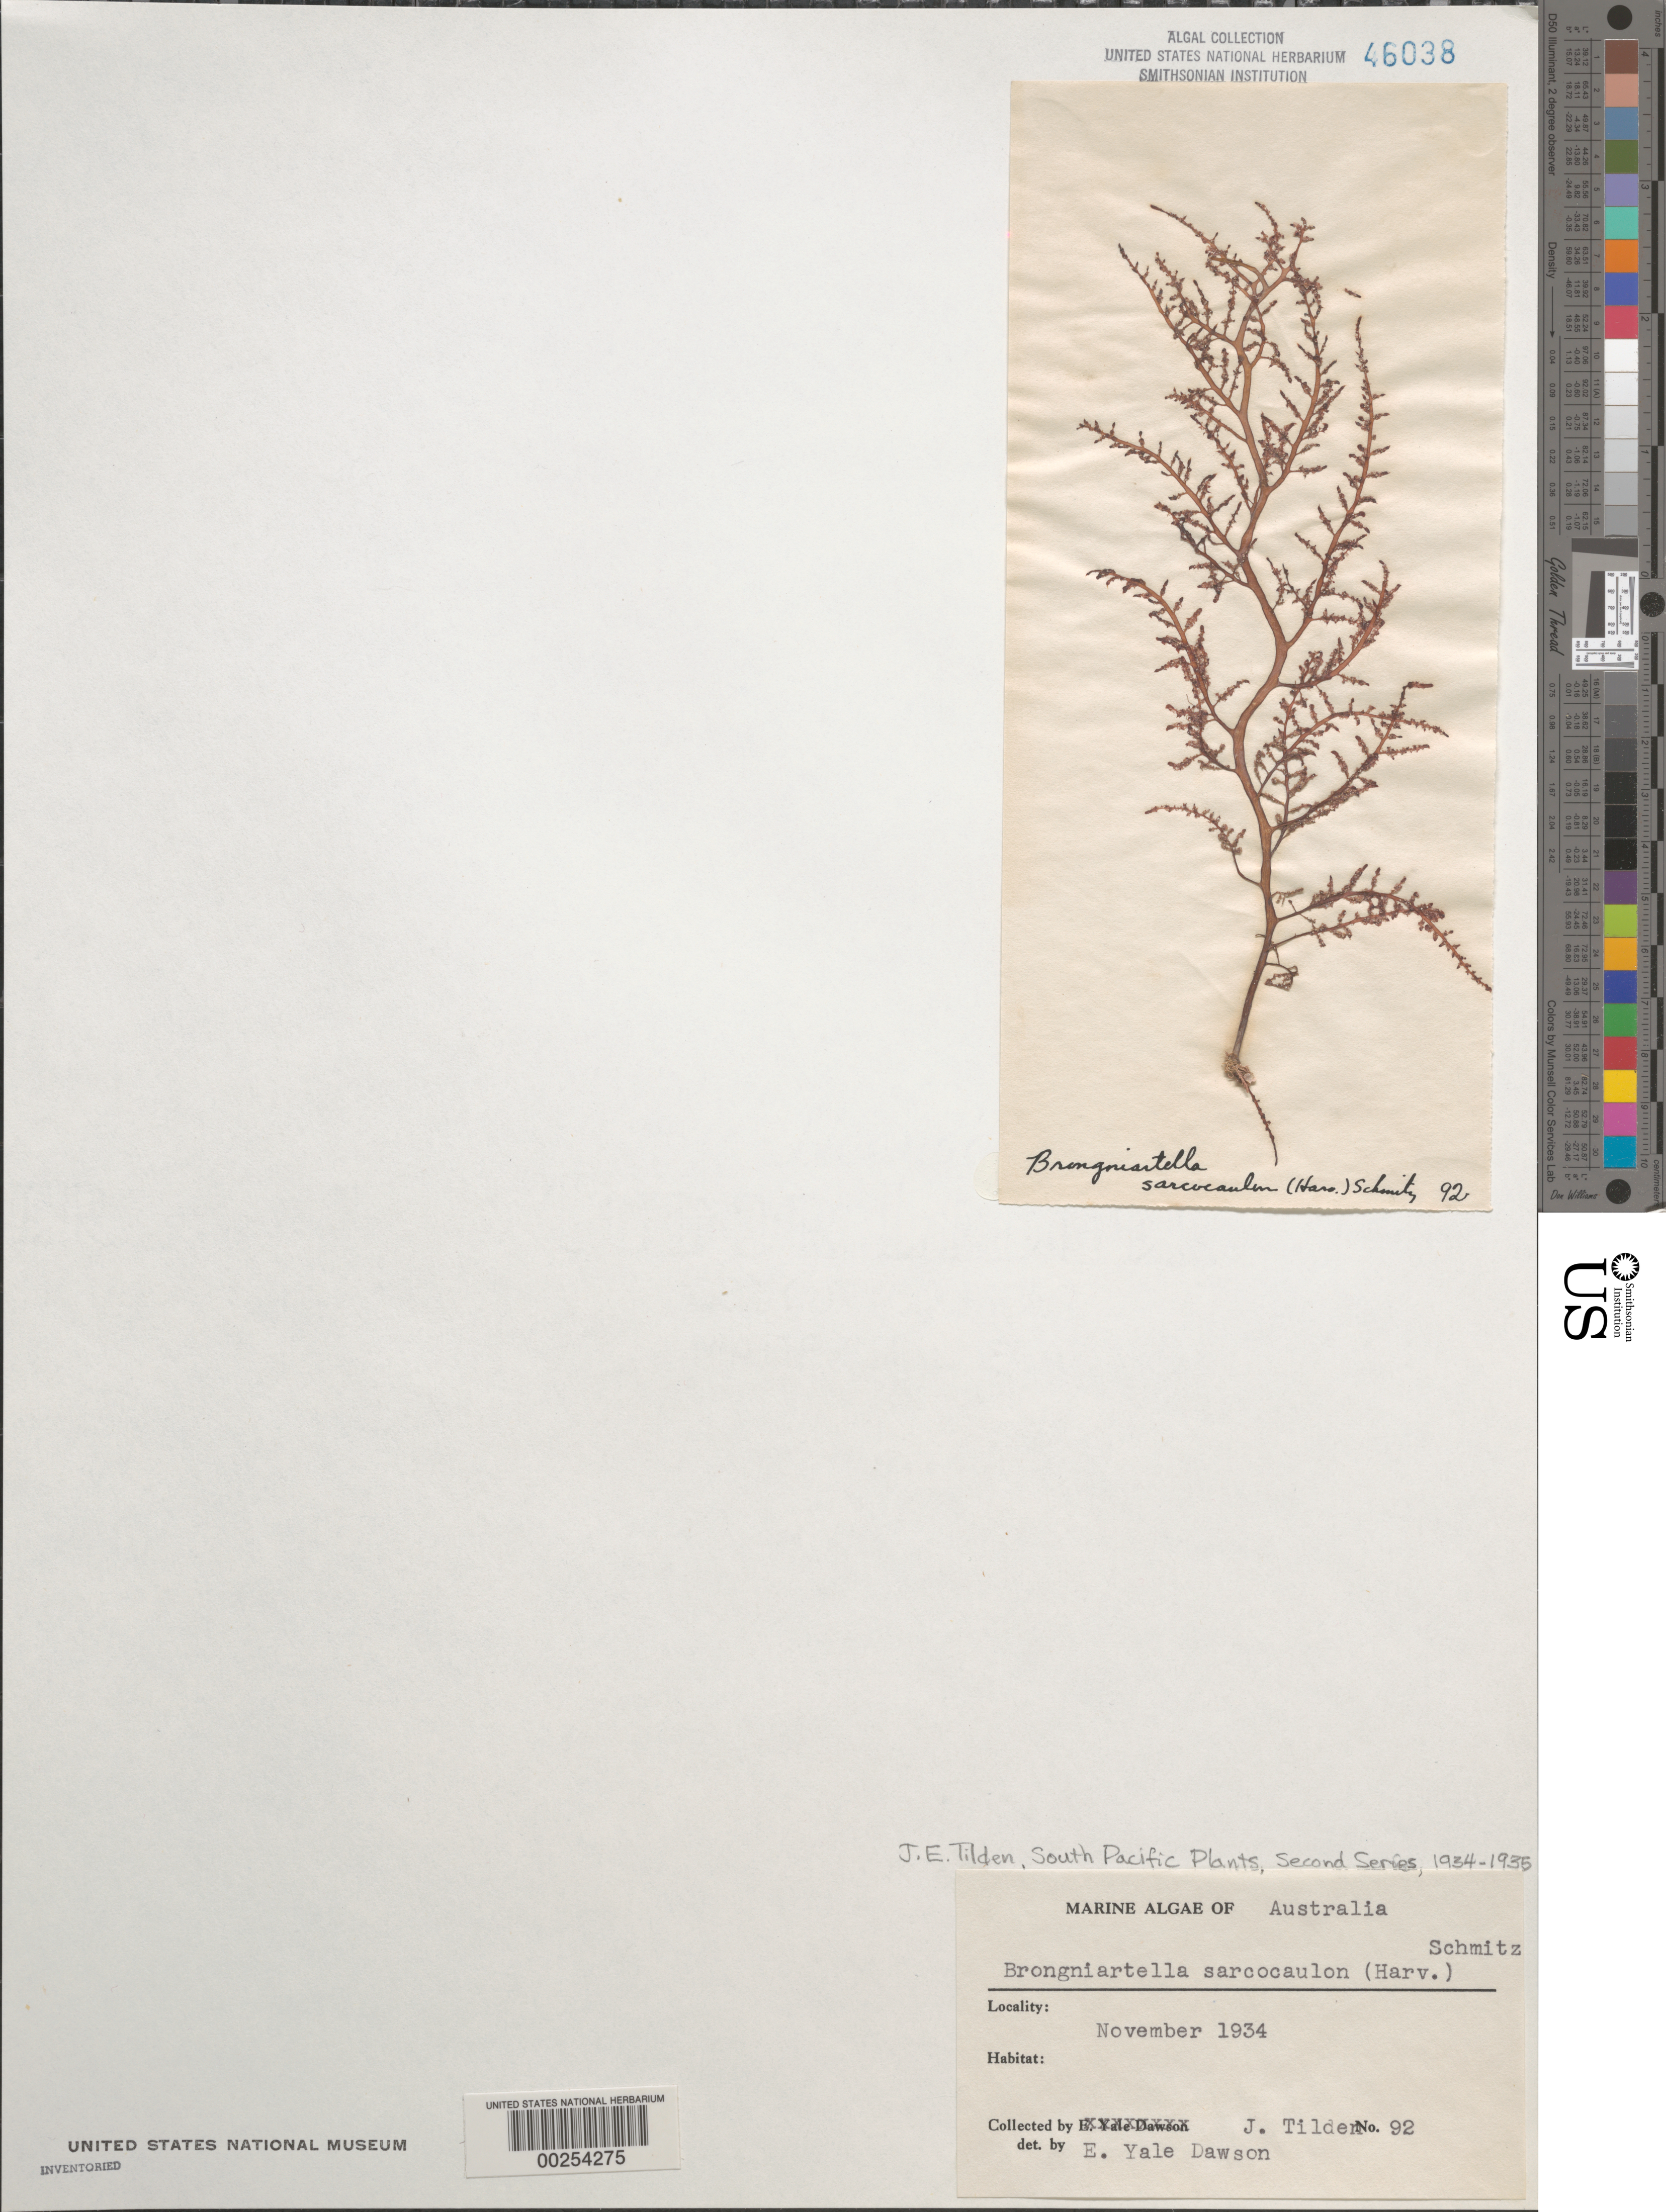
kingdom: Plantae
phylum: Rhodophyta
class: Florideophyceae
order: Ceramiales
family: Rhodomelaceae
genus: Micropeuce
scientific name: Micropeuce sarcocaulon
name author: (Harvey) Kylin ex P.C. Silva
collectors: J. E. Tilden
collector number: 92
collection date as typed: Nov 1934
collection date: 1934-11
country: Australia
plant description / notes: Tilden, South Pacific Plants, Second Series, 1934-1935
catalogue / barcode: US 46038